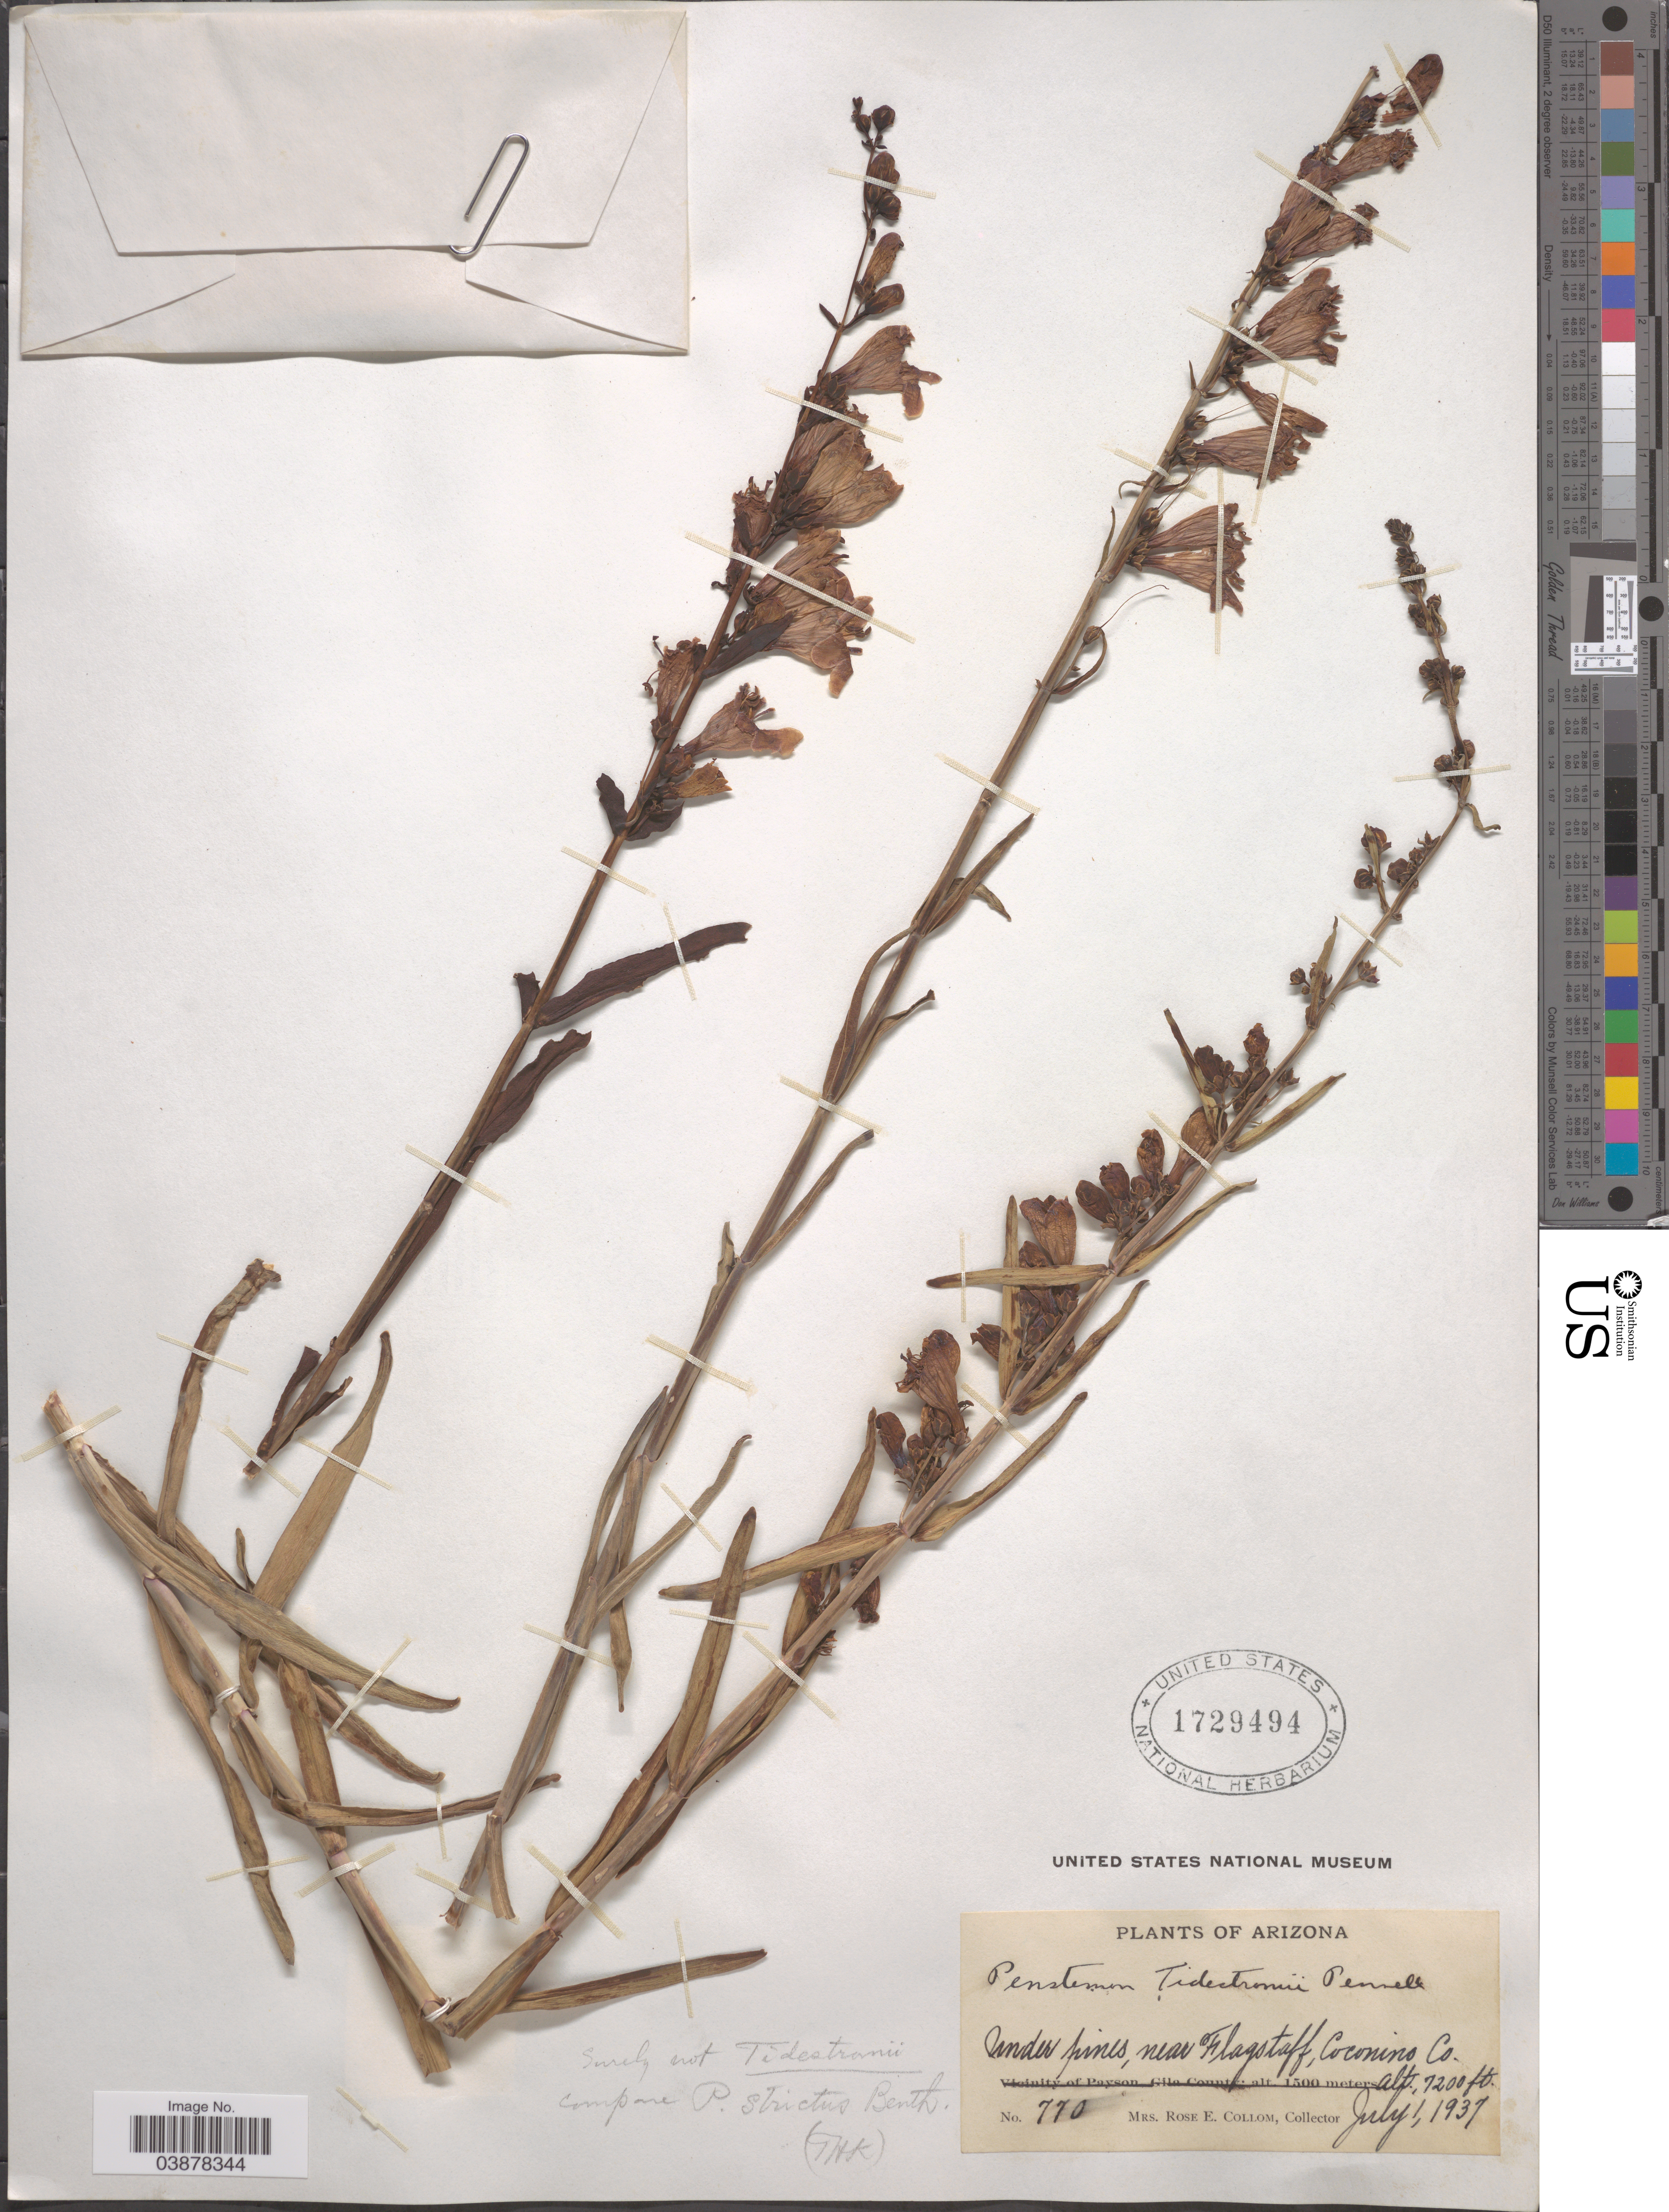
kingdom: Plantae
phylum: Tracheophyta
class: Magnoliopsida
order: Lamiales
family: Plantaginaceae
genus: Penstemon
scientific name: Penstemon strictus subsp. strictus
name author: Benth.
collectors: R. E. Collom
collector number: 770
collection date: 1937-07-01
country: United States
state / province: Arizona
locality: Under pines, near Flagstaff, Coconino Co.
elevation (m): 2195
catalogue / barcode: US 1729494